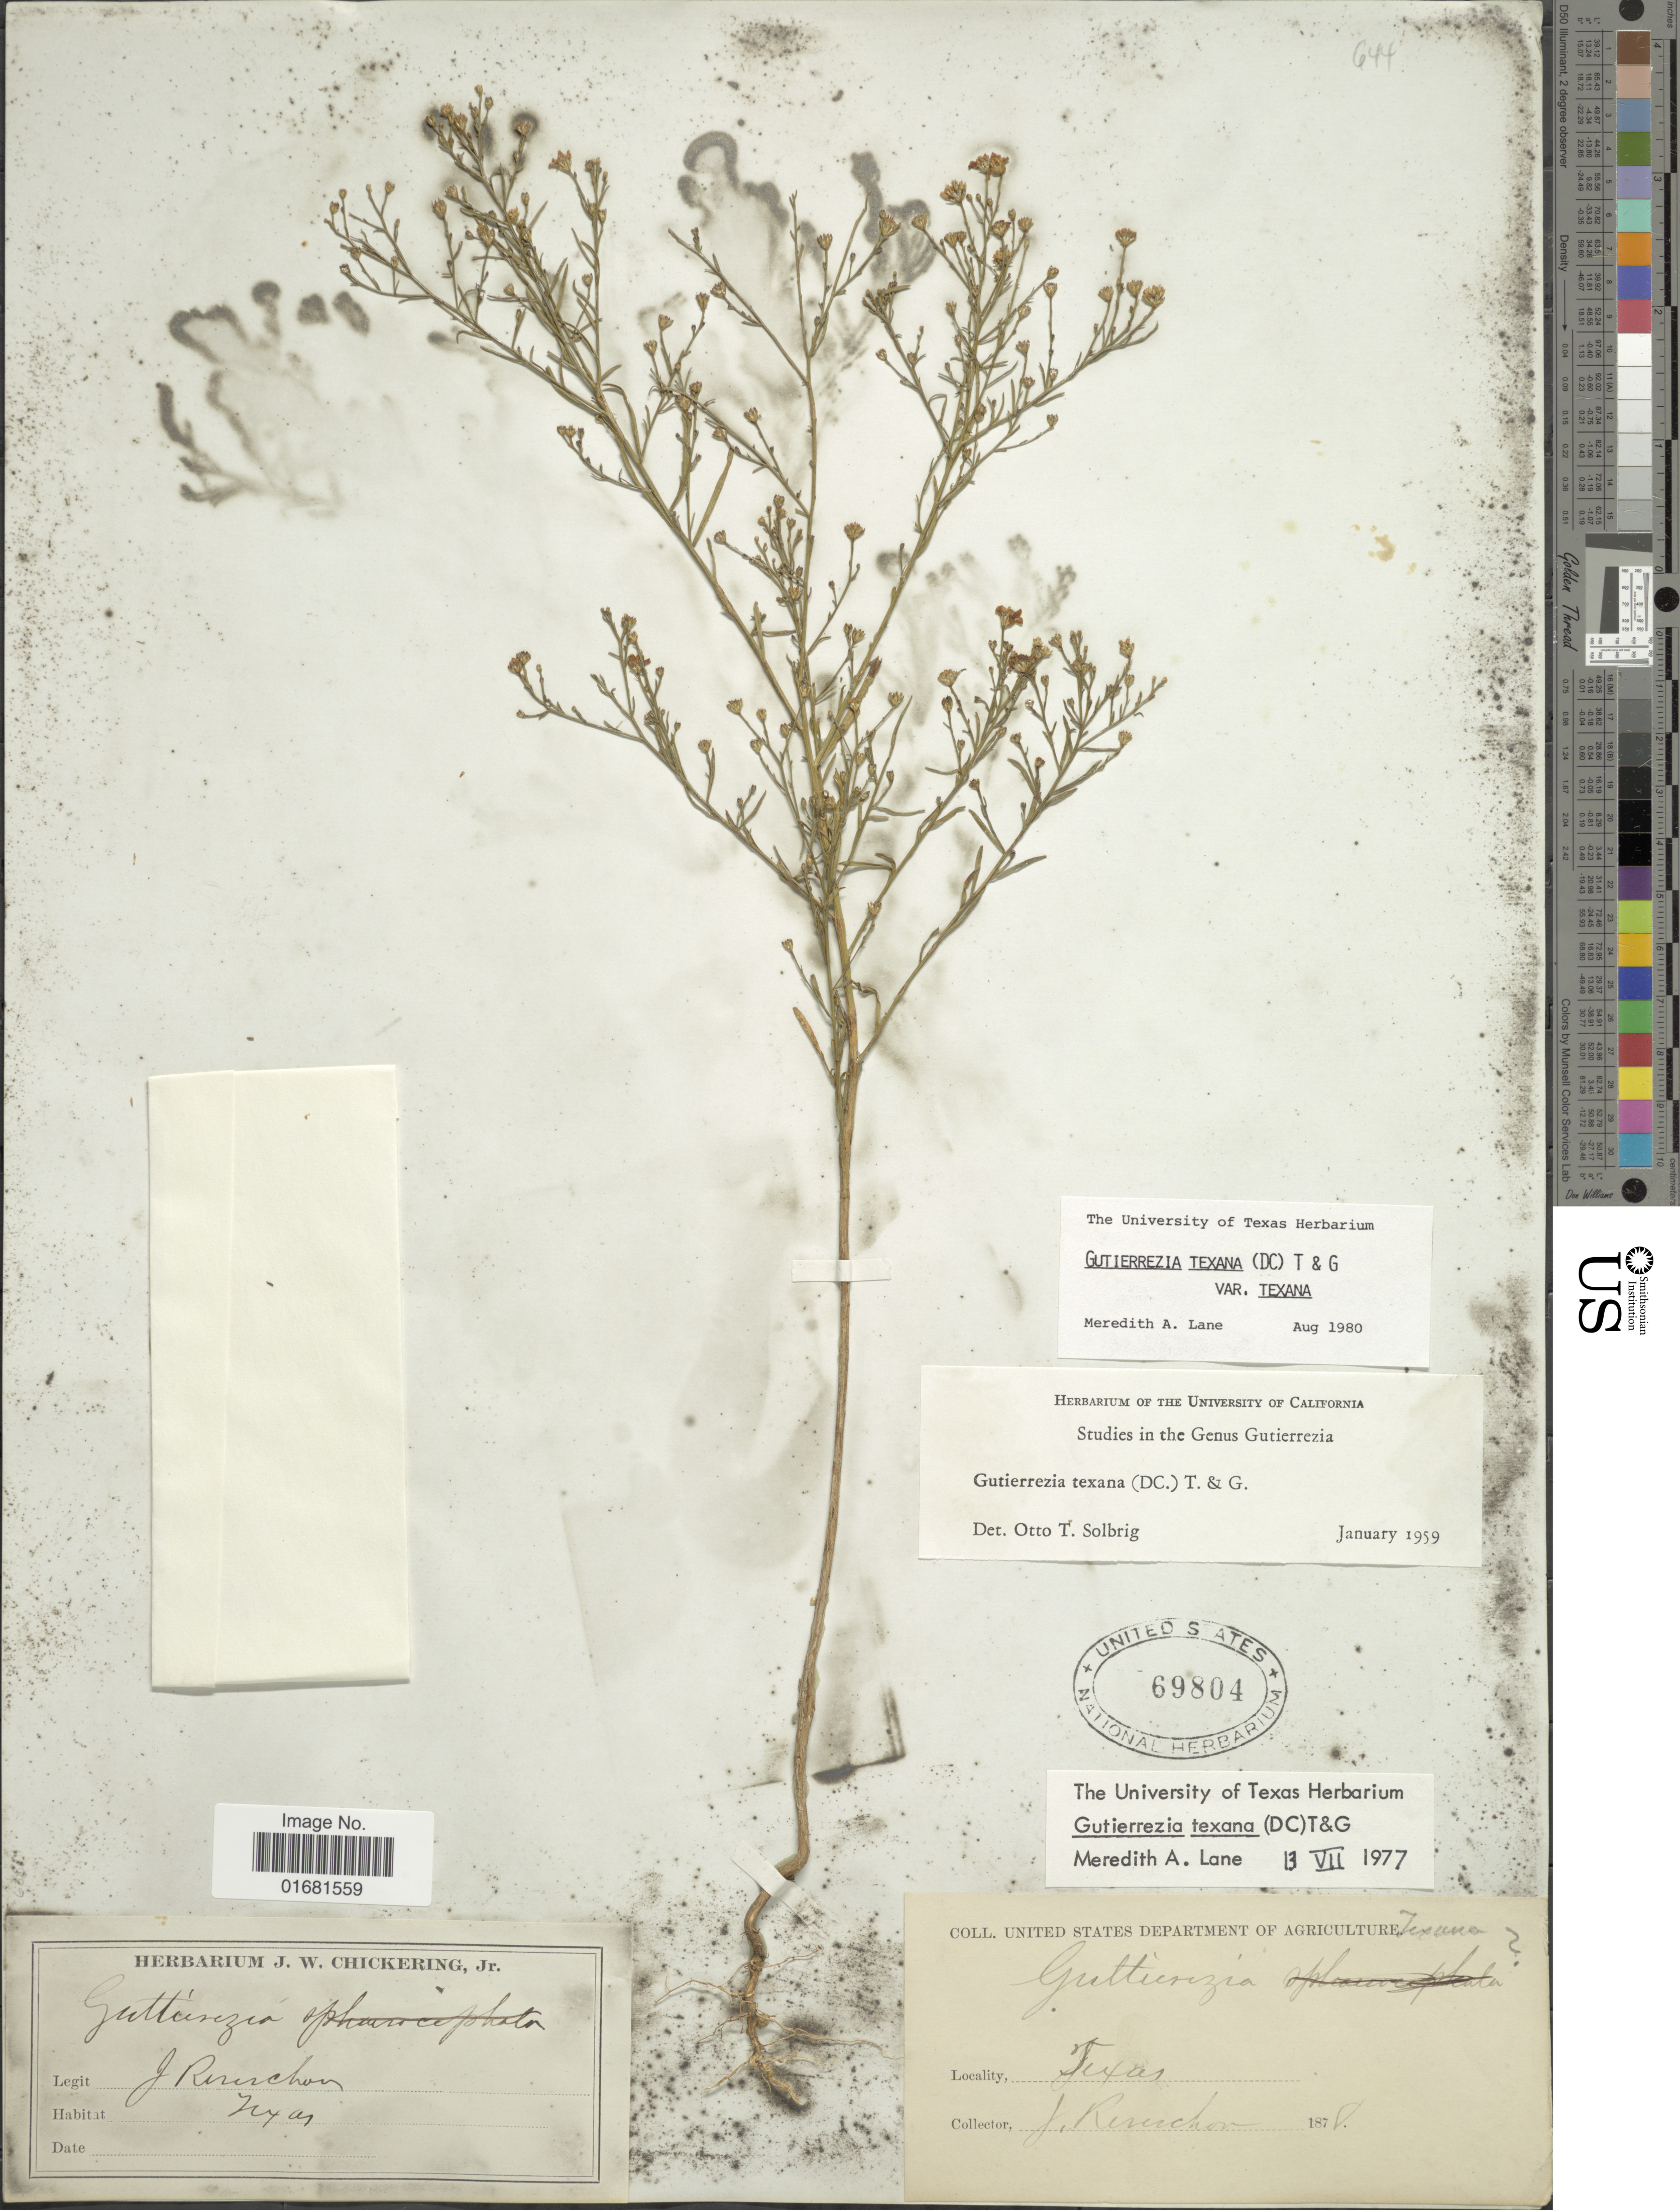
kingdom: Plantae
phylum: Tracheophyta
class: Magnoliopsida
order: Asterales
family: Asteraceae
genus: Gutierrezia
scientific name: Gutierrezia texana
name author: (DC.) Torr. & A. Gray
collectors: J. Reverchon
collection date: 1878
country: United States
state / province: Texas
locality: Texas.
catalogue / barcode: US 69804